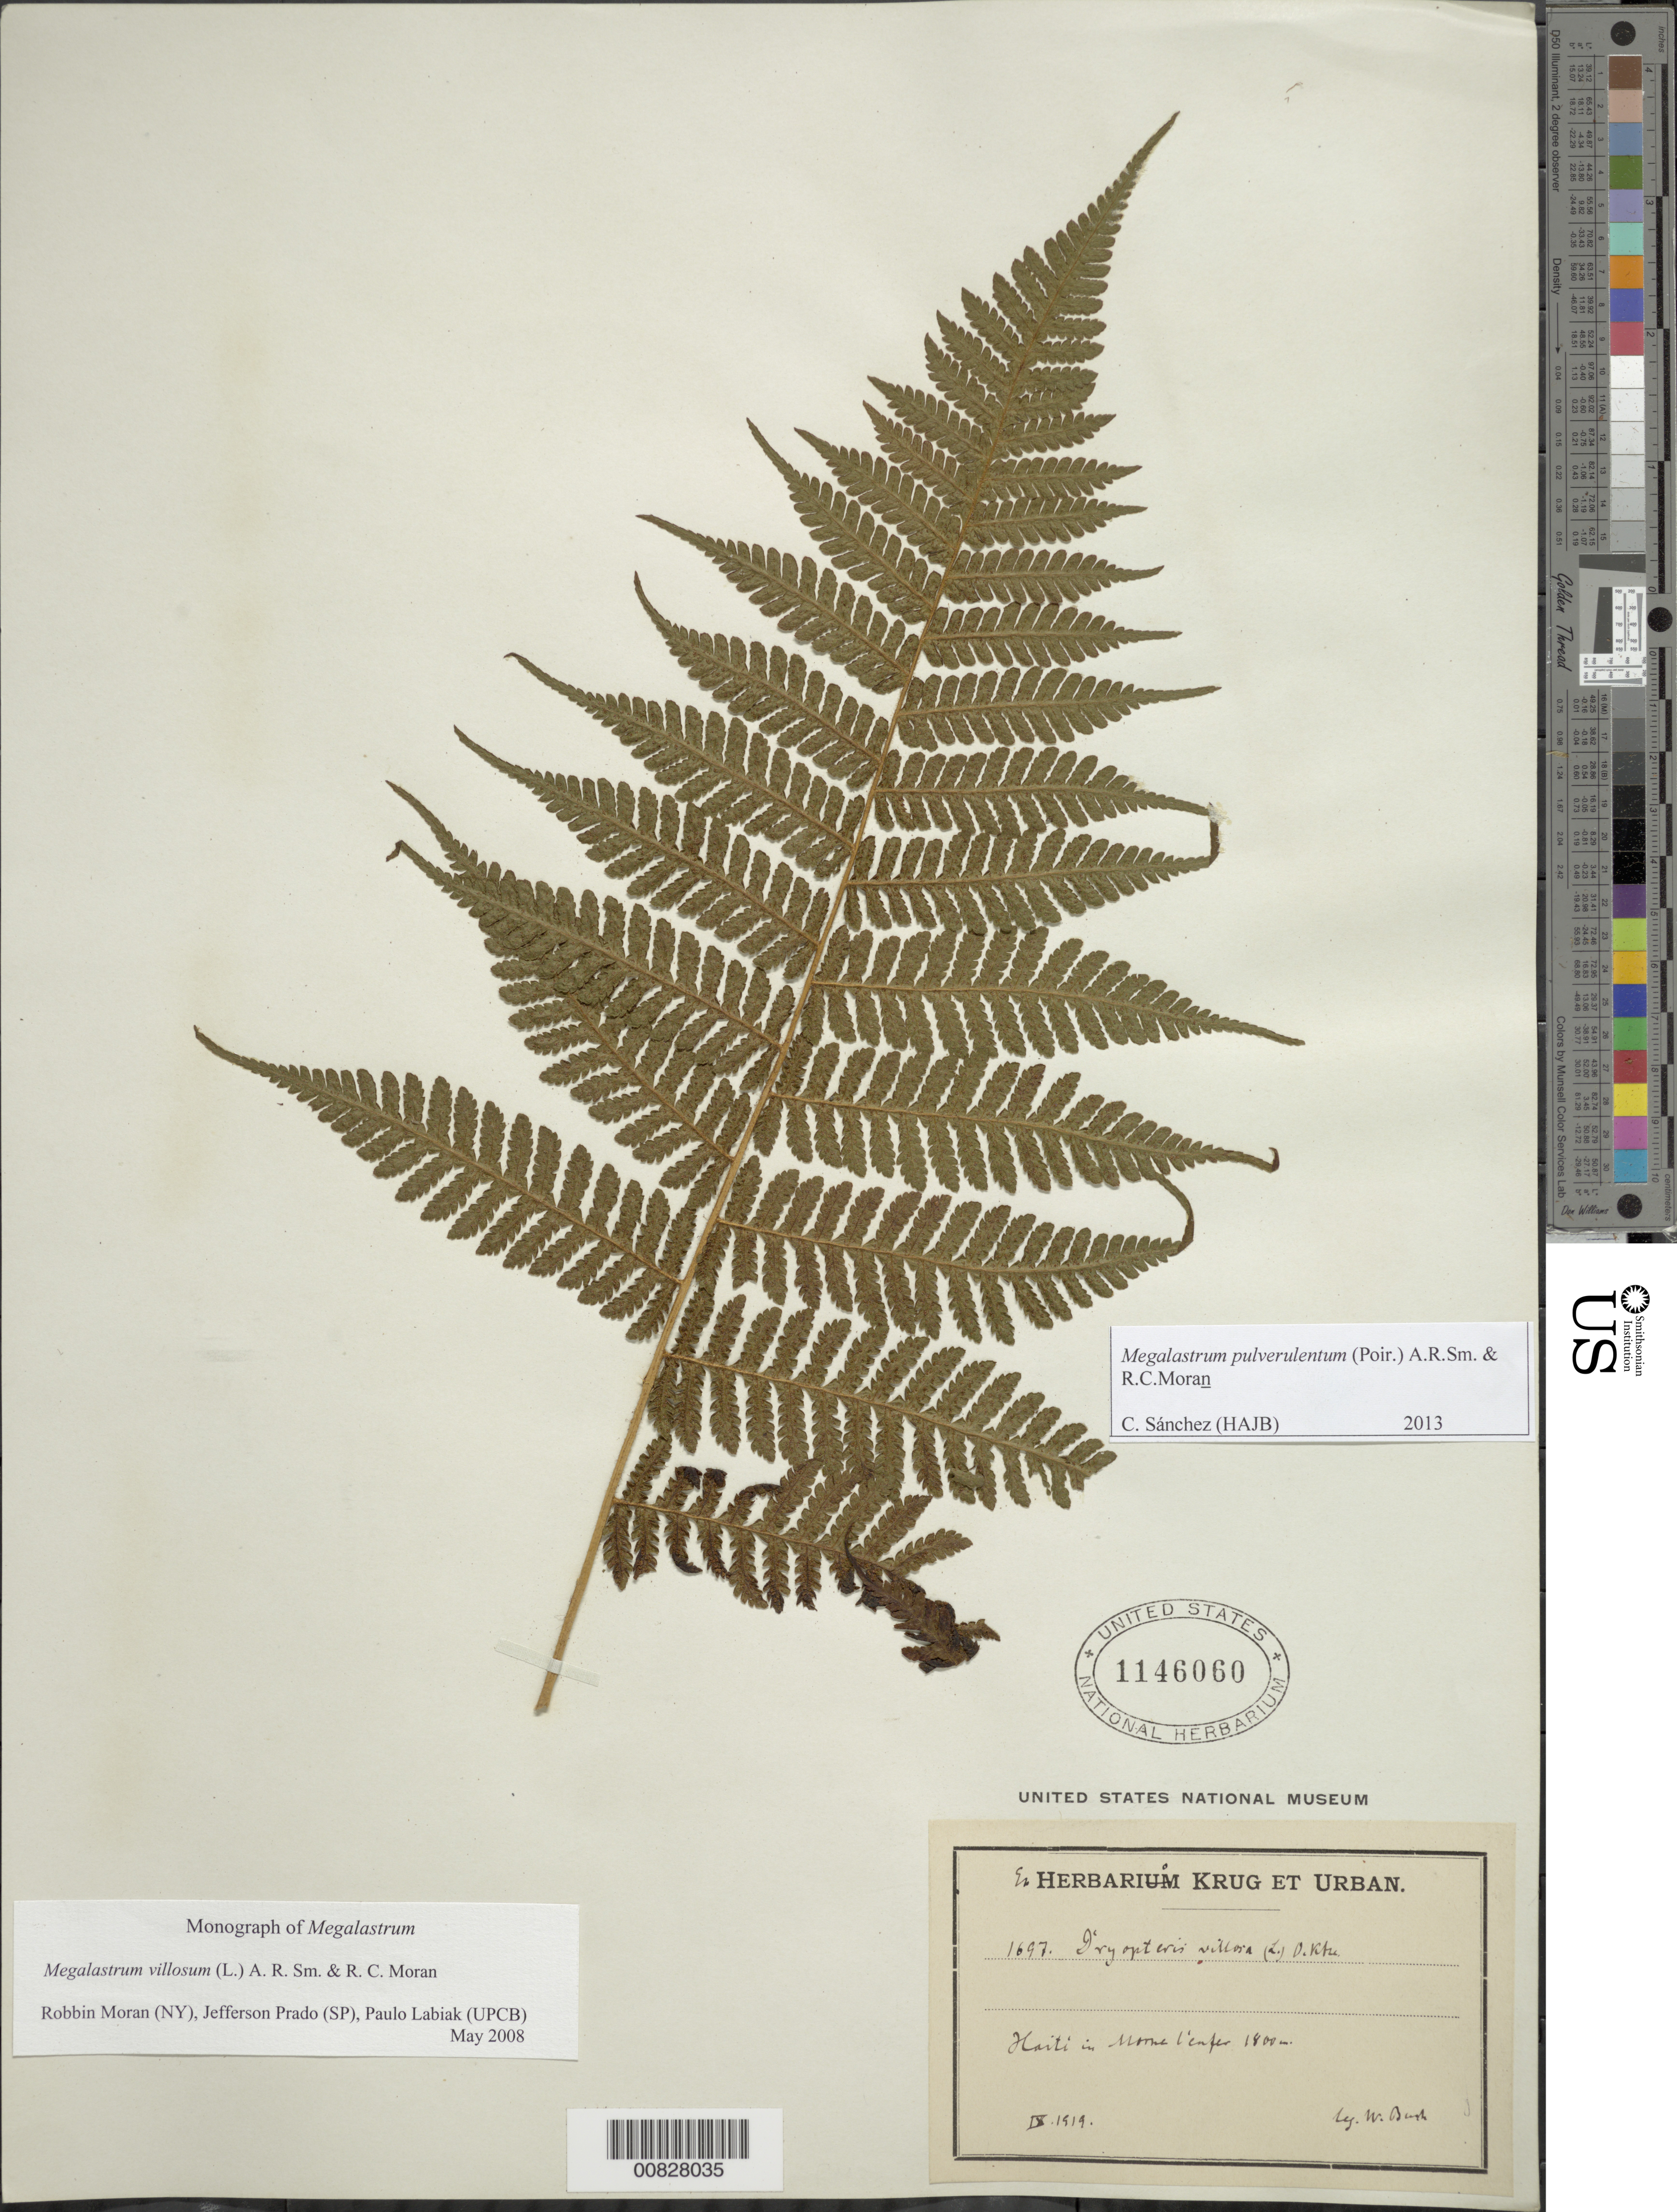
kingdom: Plantae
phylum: Tracheophyta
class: Polypodiopsida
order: Polypodiales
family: Dryopteridaceae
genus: Megalastrum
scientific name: Megalastrum pulverulentum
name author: (Poir.) A.R. Sm. & R.C. Moran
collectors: W. Buch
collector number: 1697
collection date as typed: Sep 1919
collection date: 1919-09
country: Haiti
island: Hispaniola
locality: Morne L'enfer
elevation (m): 1800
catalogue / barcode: US 1146060